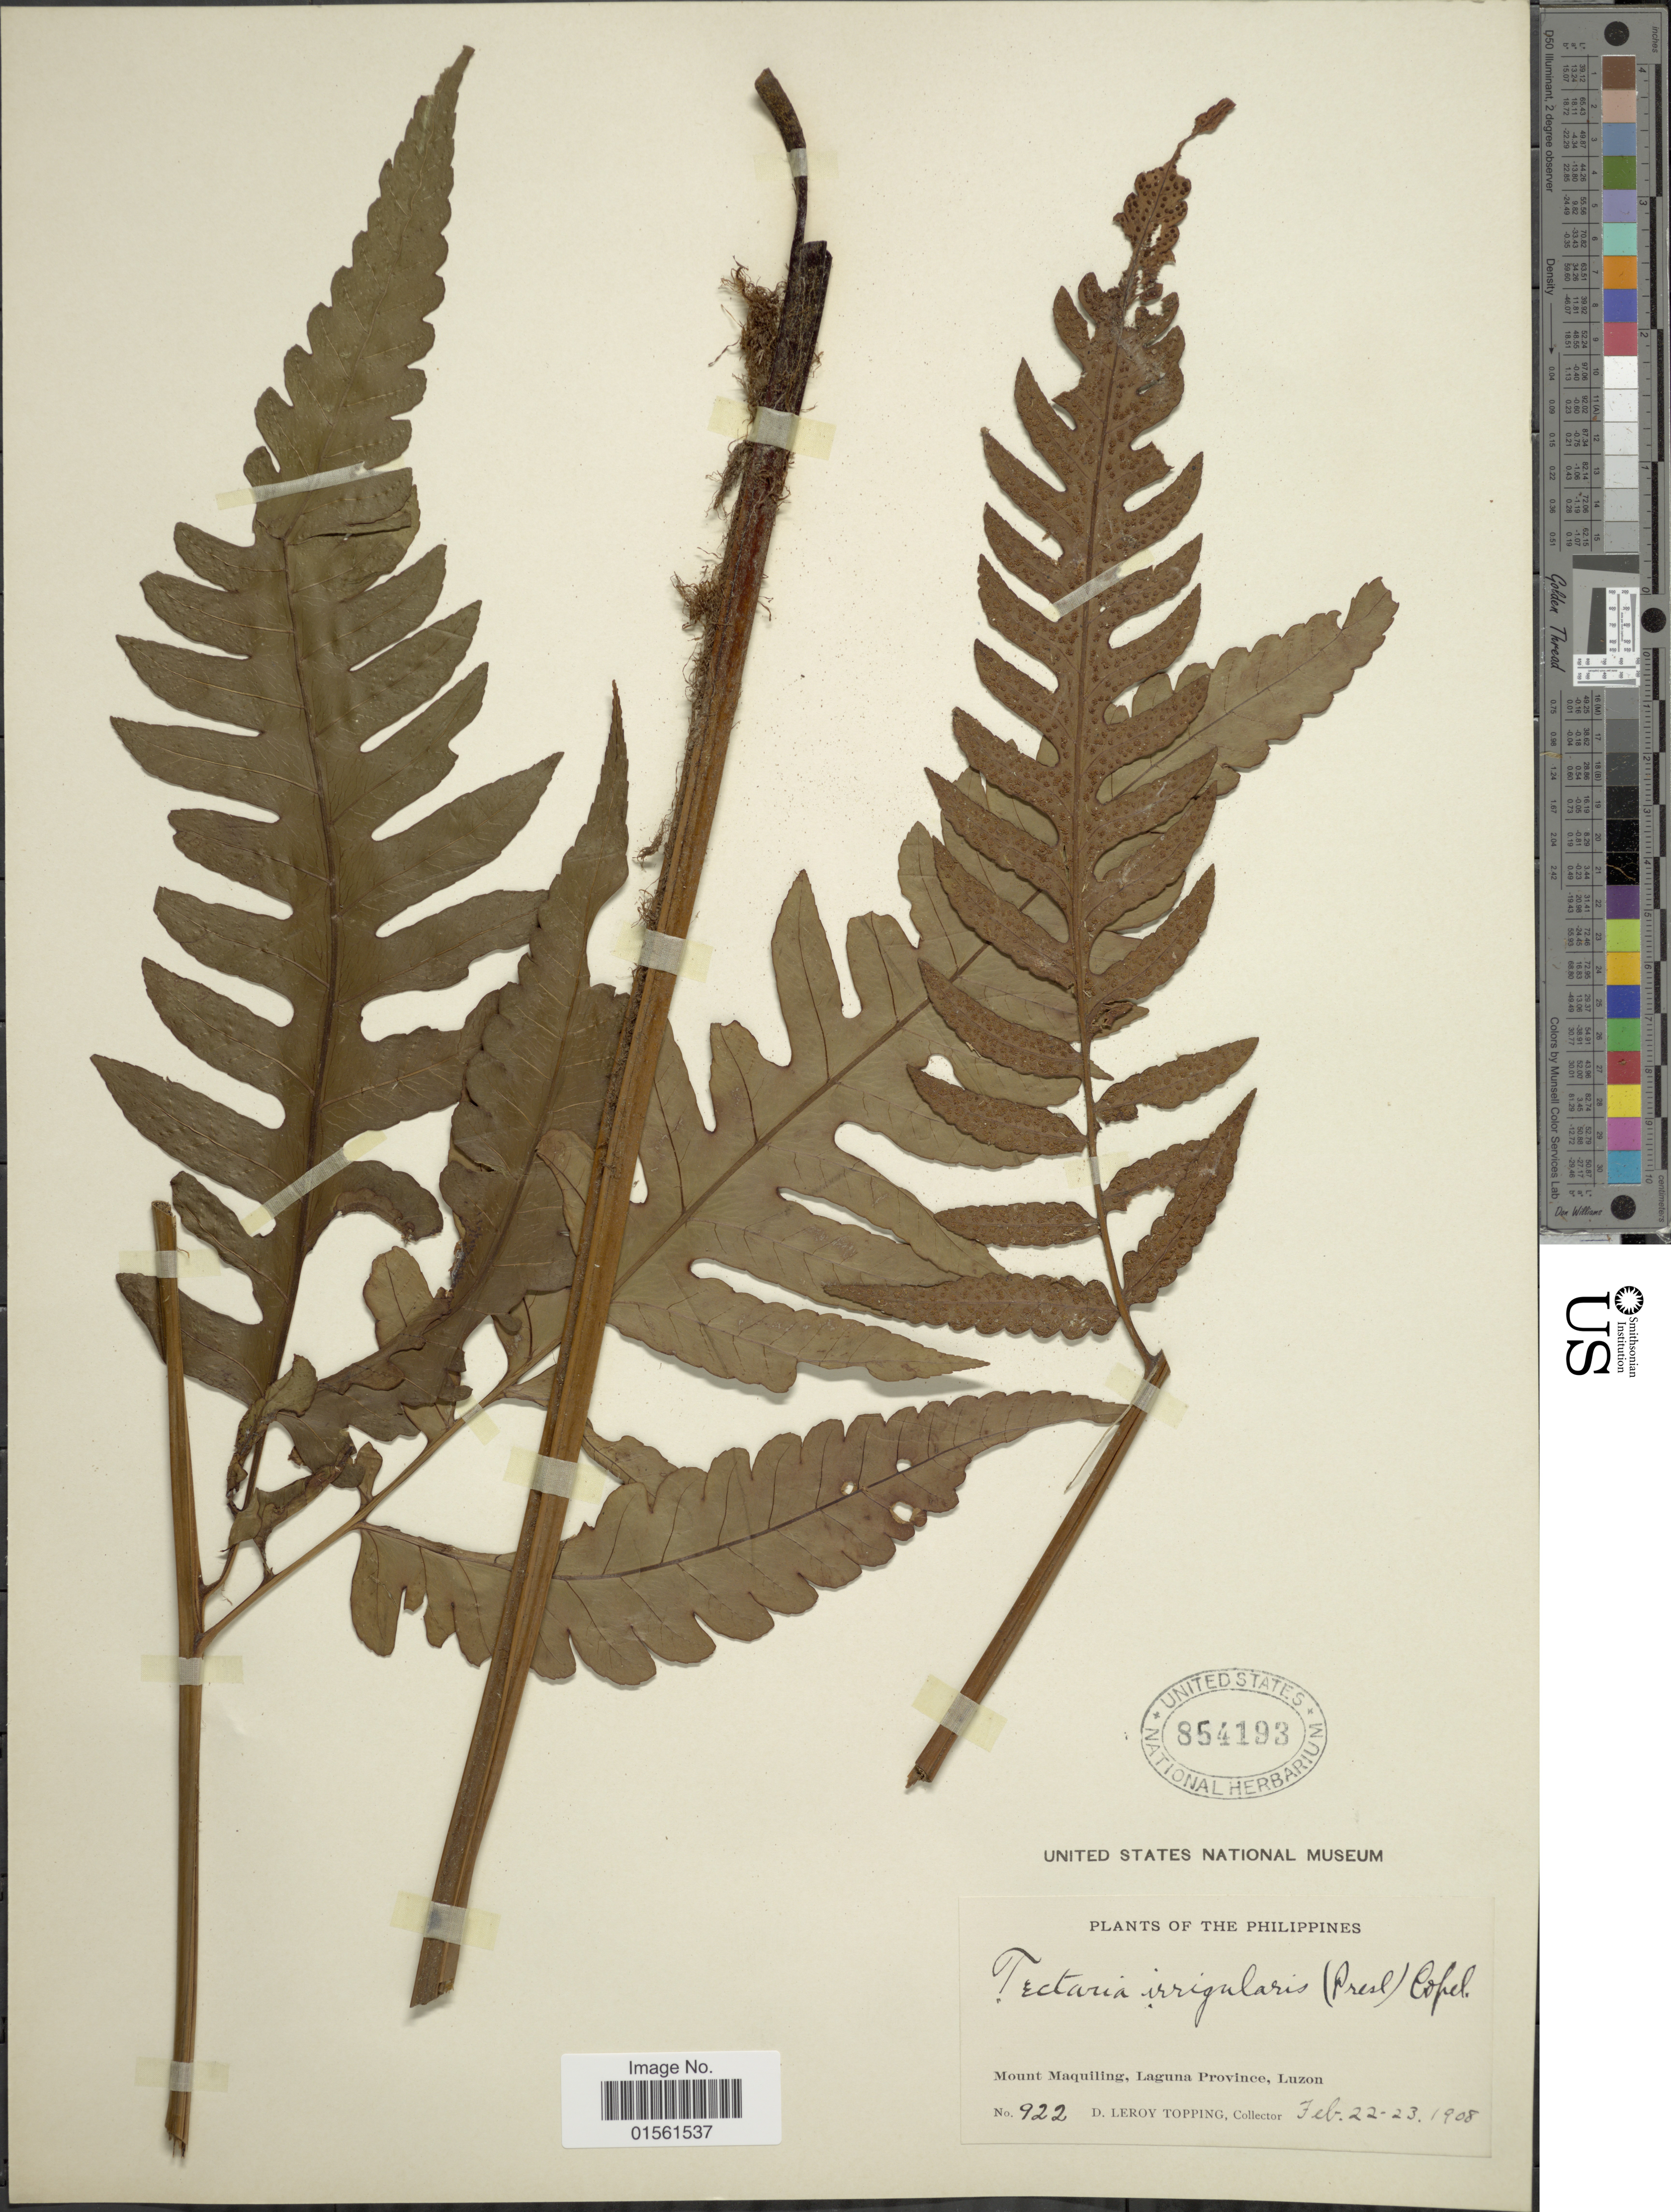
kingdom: Plantae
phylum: Tracheophyta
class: Polypodiopsida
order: Polypodiales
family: Dryopteridaceae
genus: Pleocnemia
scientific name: Pleocnemia brongniartii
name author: (Bory) Holttum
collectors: D. L. Topping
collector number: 922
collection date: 1908-02-22/1908-02-23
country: Philippines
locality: Mount Maquiling, Laguna Province, Luzon.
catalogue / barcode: US 854193